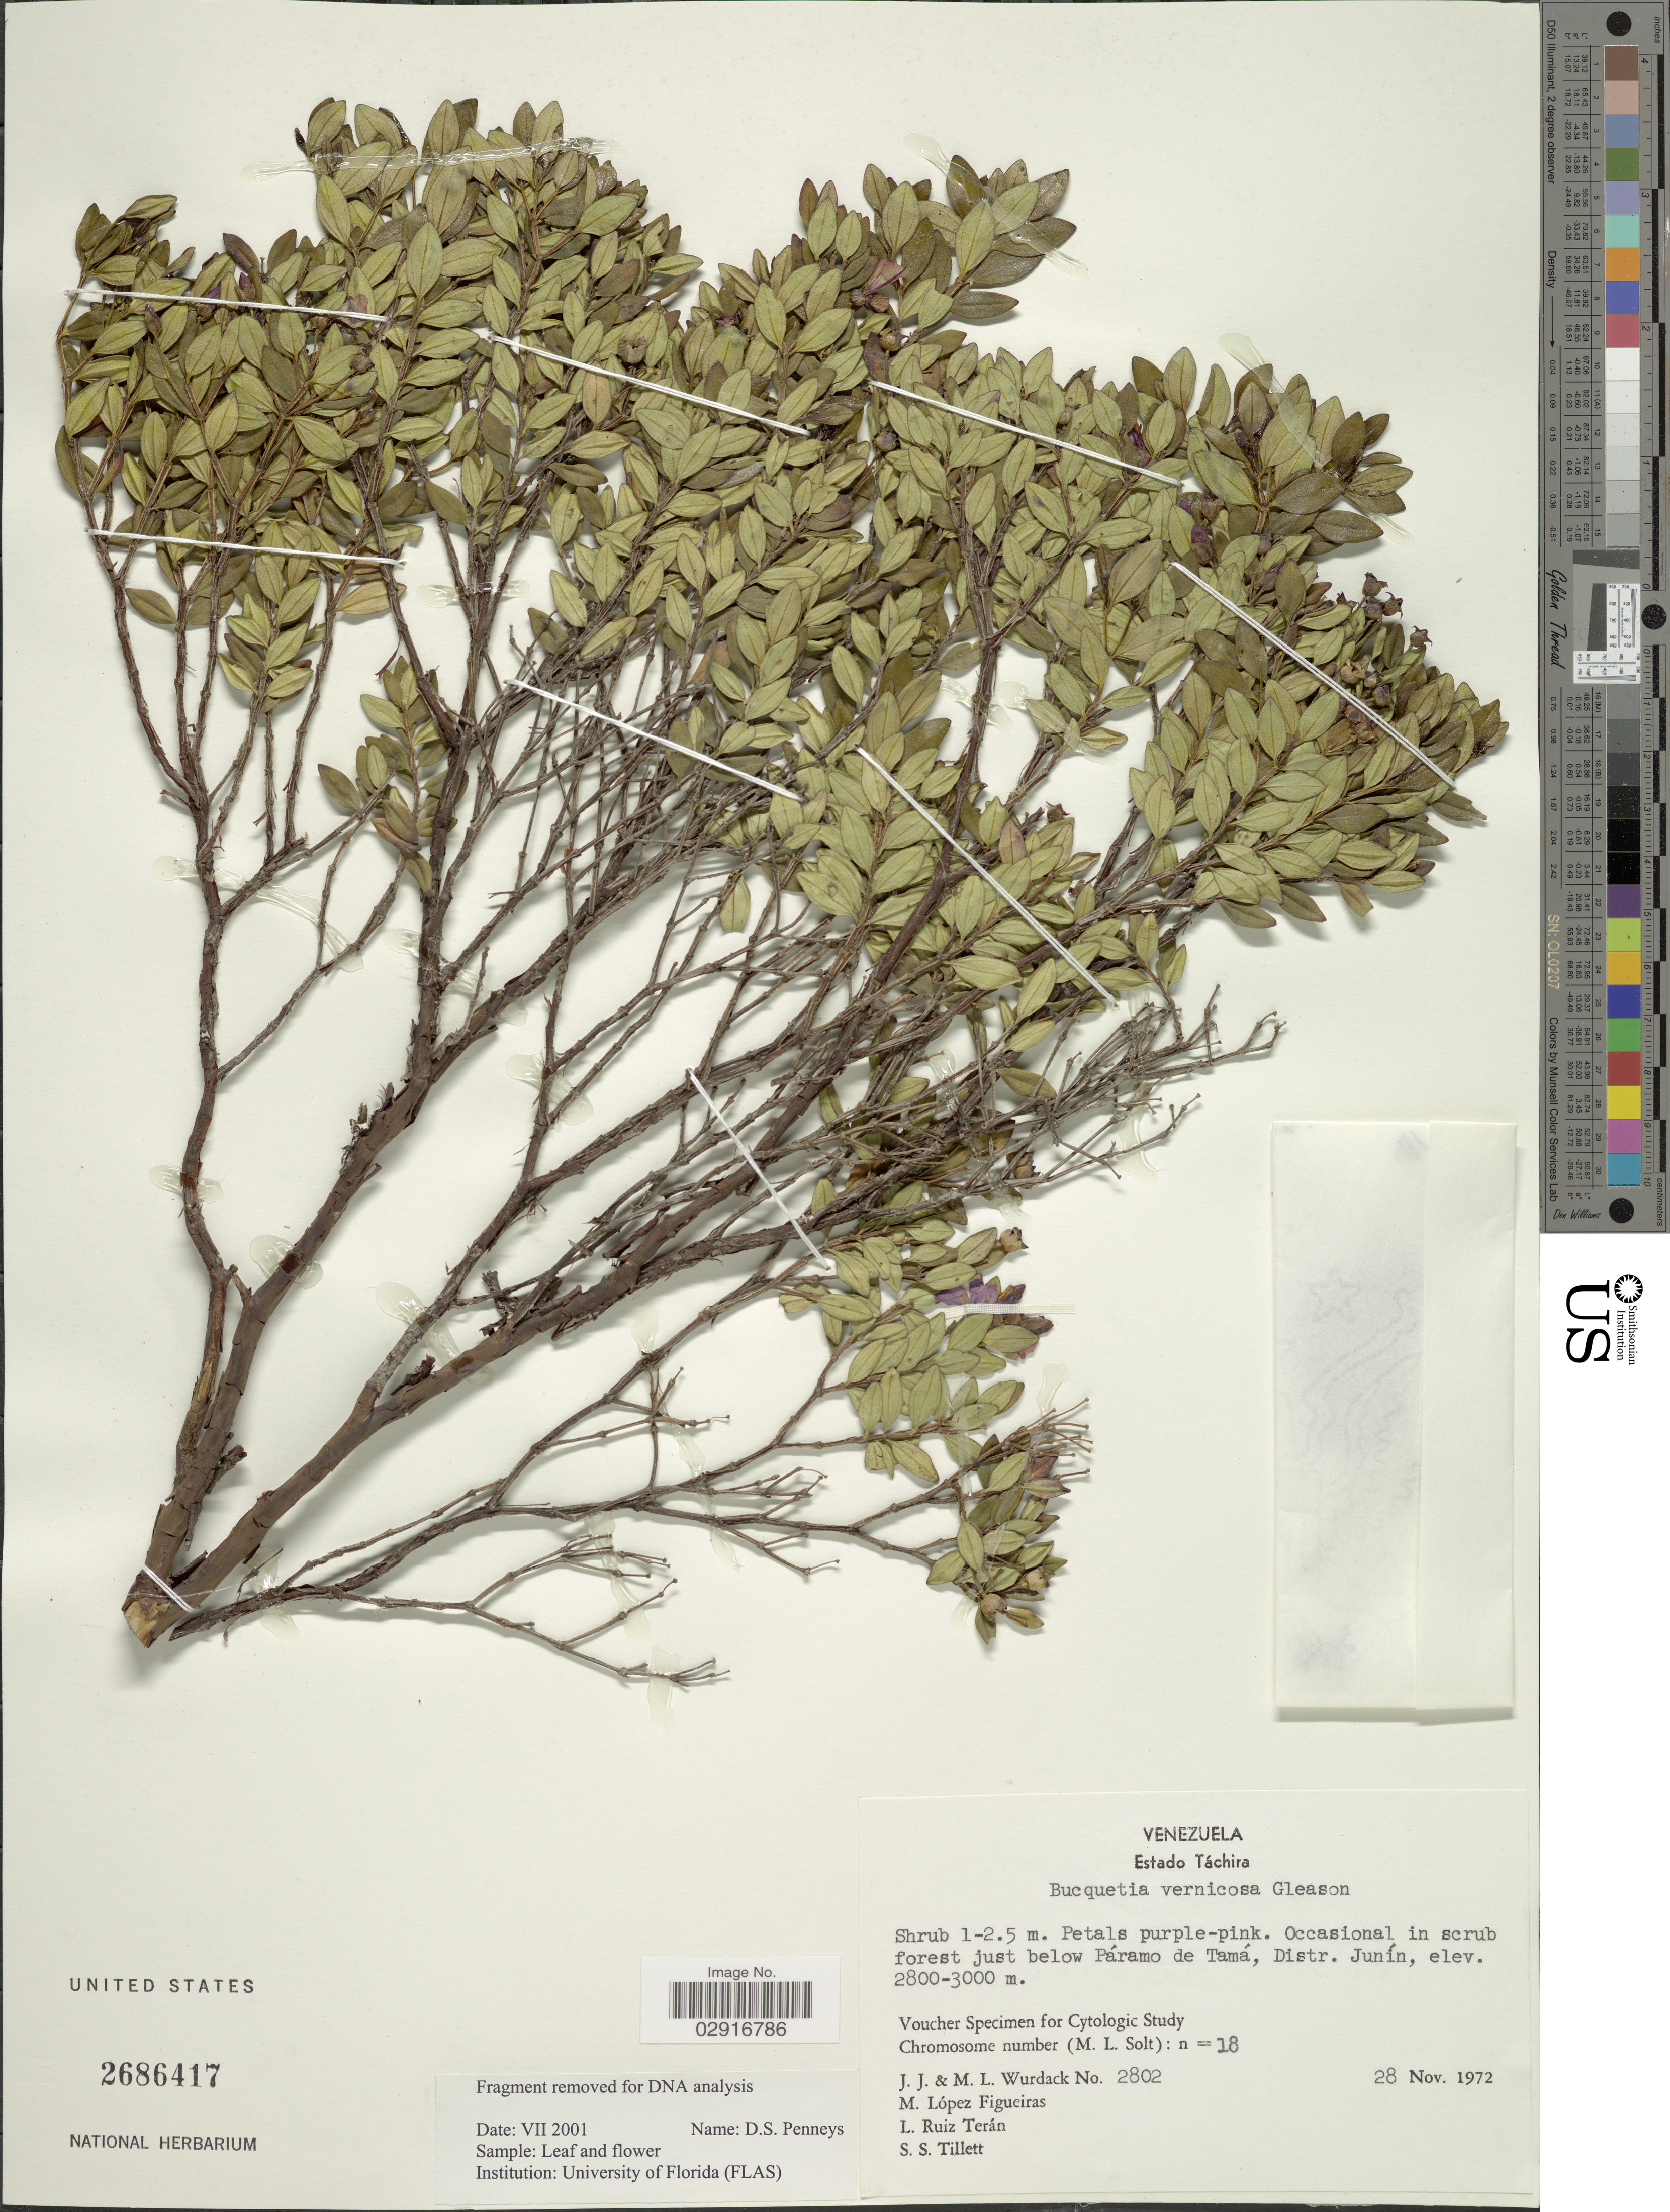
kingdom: Plantae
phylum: Tracheophyta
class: Magnoliopsida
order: Myrtales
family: Melastomataceae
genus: Bucquetia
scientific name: Bucquetia vernicosa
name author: Gleason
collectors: J. J. Wurdack, M. L. Wurdack, M. López Figueiras & L. E. Ruíz-Terán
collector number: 2802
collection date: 1972-11-28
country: Venezuela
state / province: Tachira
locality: Just below Páramo de Tamá, Distr. Junín.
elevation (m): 2800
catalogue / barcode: US 2686417